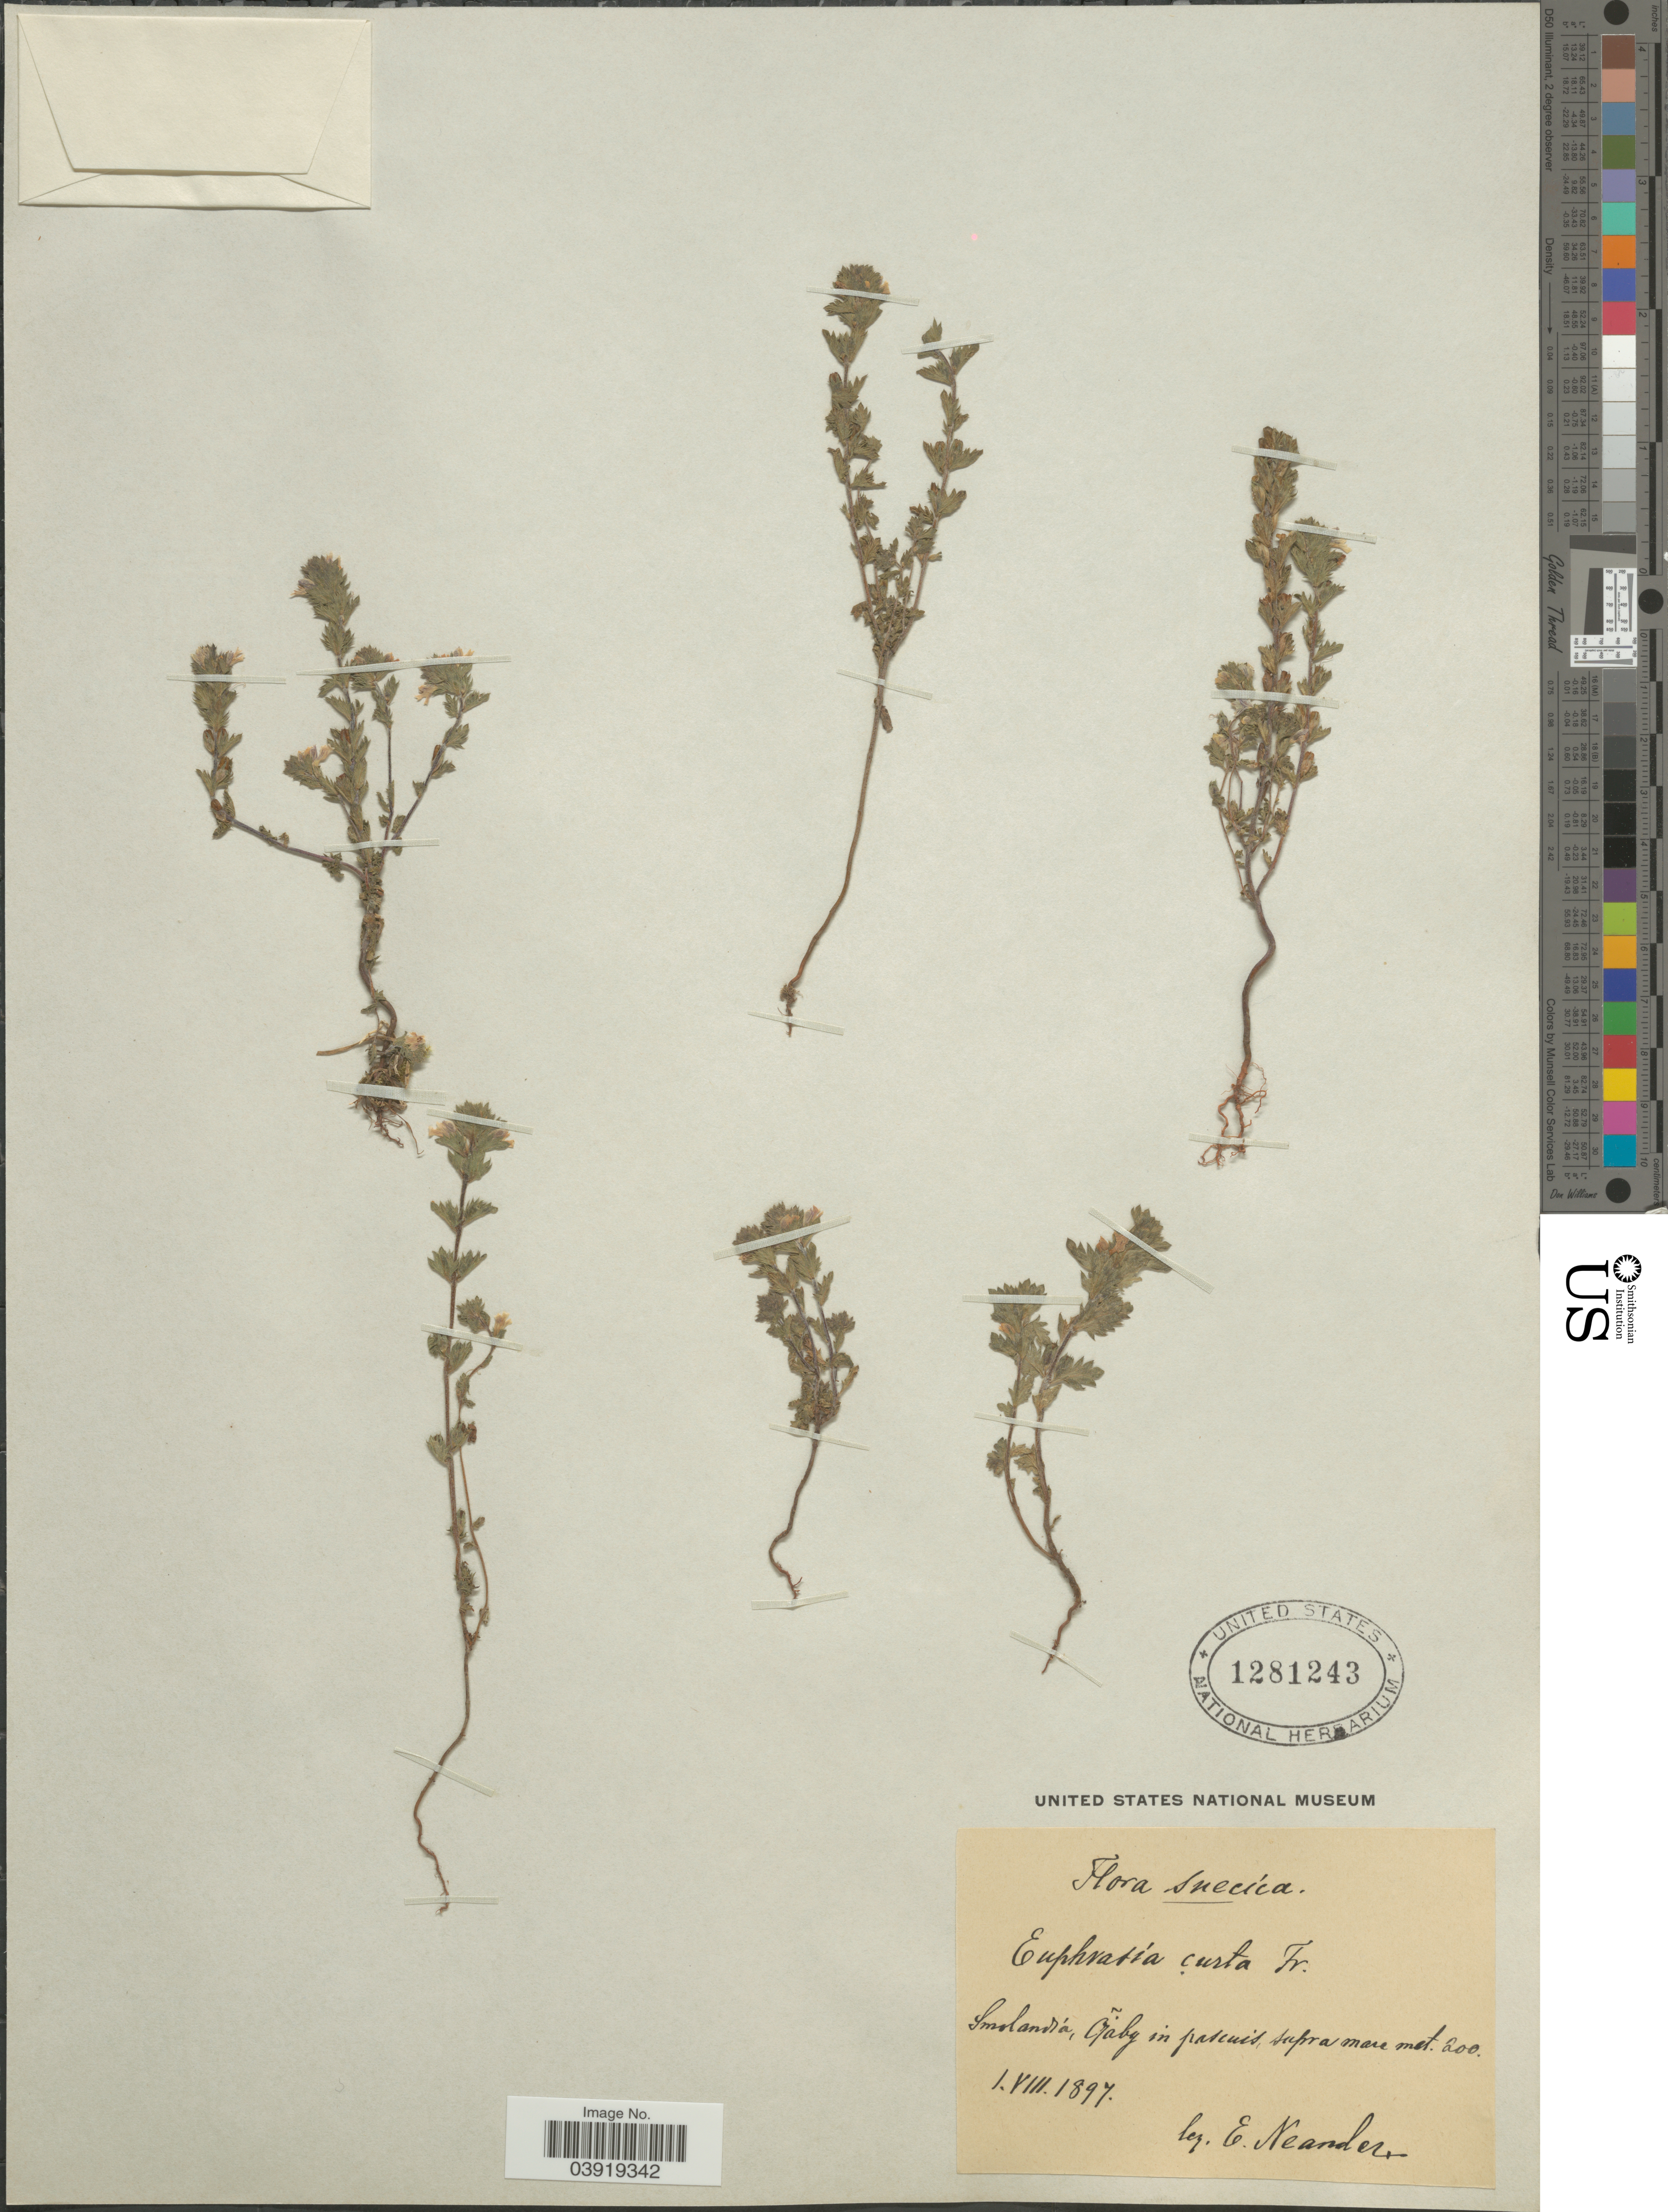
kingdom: Plantae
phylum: Tracheophyta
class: Magnoliopsida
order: Lamiales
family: Orobanchaceae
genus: Euphrasia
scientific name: Euphrasia curta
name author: (Fr.) Wettst.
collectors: L. Neander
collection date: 1897-08-01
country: Sweden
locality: Suecia. Smolandia, Öjaby in pascuis, supra mare.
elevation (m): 200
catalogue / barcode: US 1281243